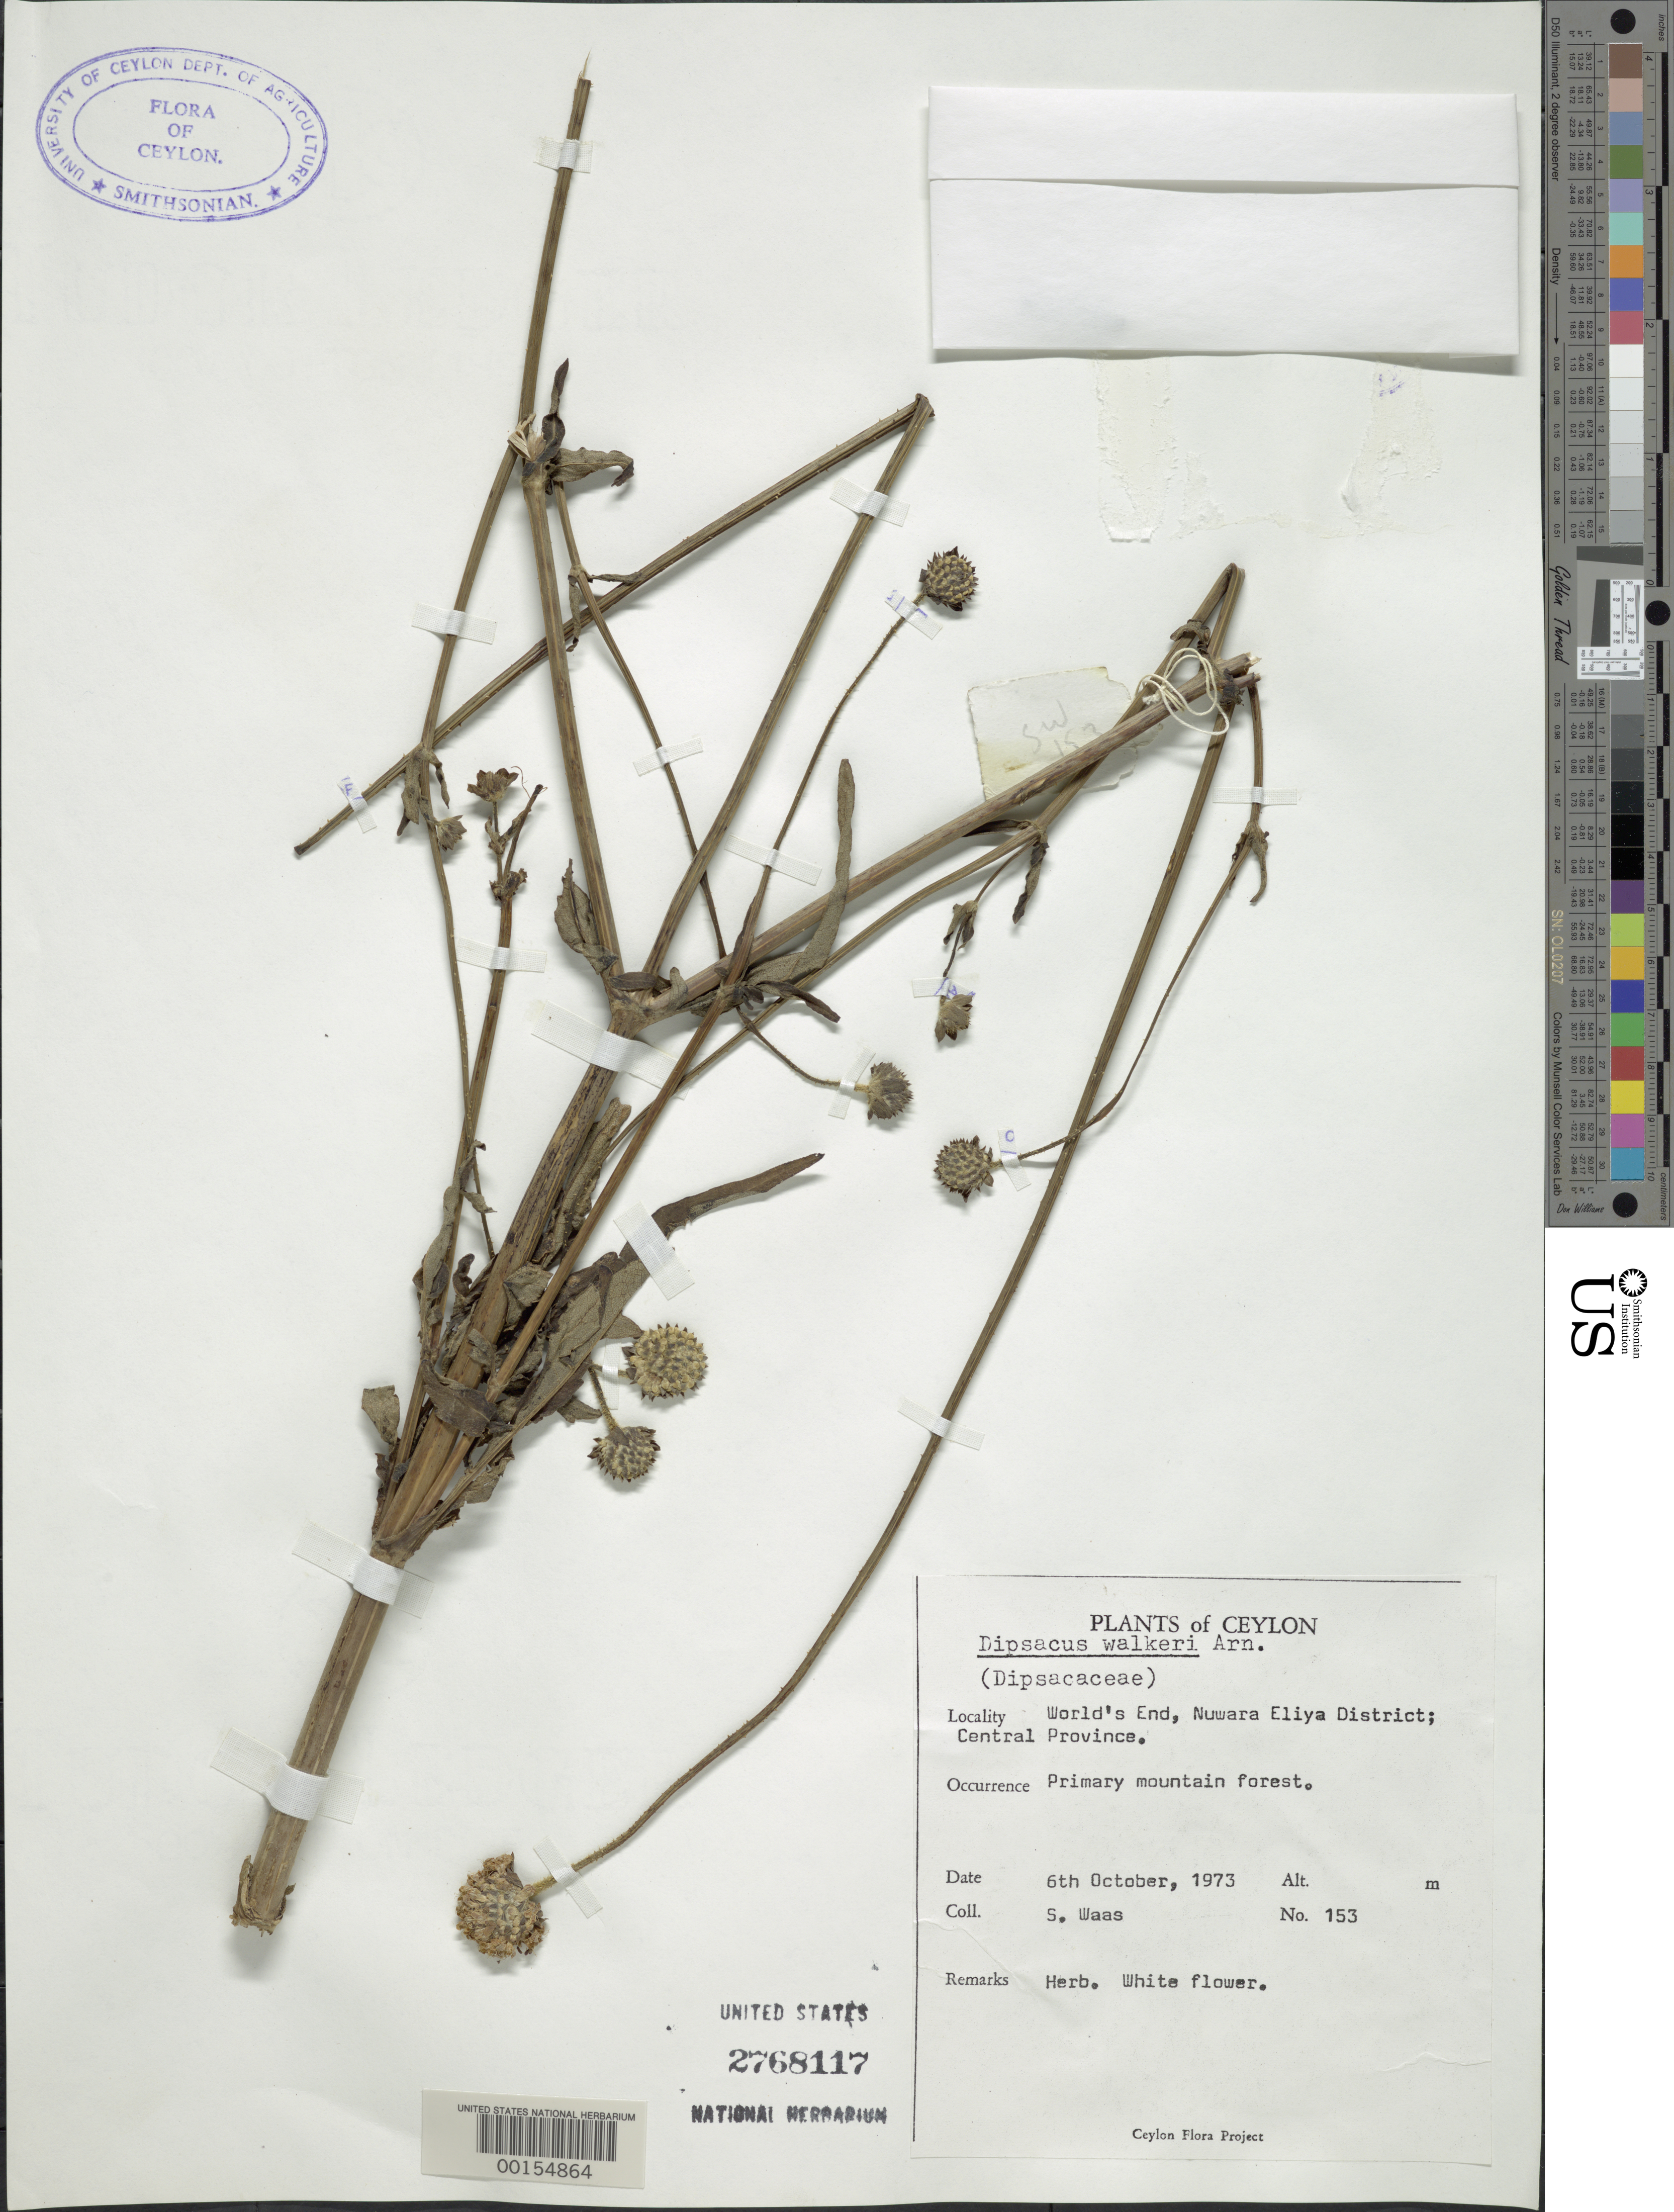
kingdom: Plantae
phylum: Tracheophyta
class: Magnoliopsida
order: Dipsacales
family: Caprifoliaceae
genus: Dipsacus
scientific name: Dipsacus walkeri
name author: Arn.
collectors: S. Waas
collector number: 153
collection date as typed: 06 Oct 1973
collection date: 1973-10-06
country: Sri Lanka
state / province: Central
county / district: Nuwara Eliya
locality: World's end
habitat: In primary moutain forest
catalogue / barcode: US 2768117